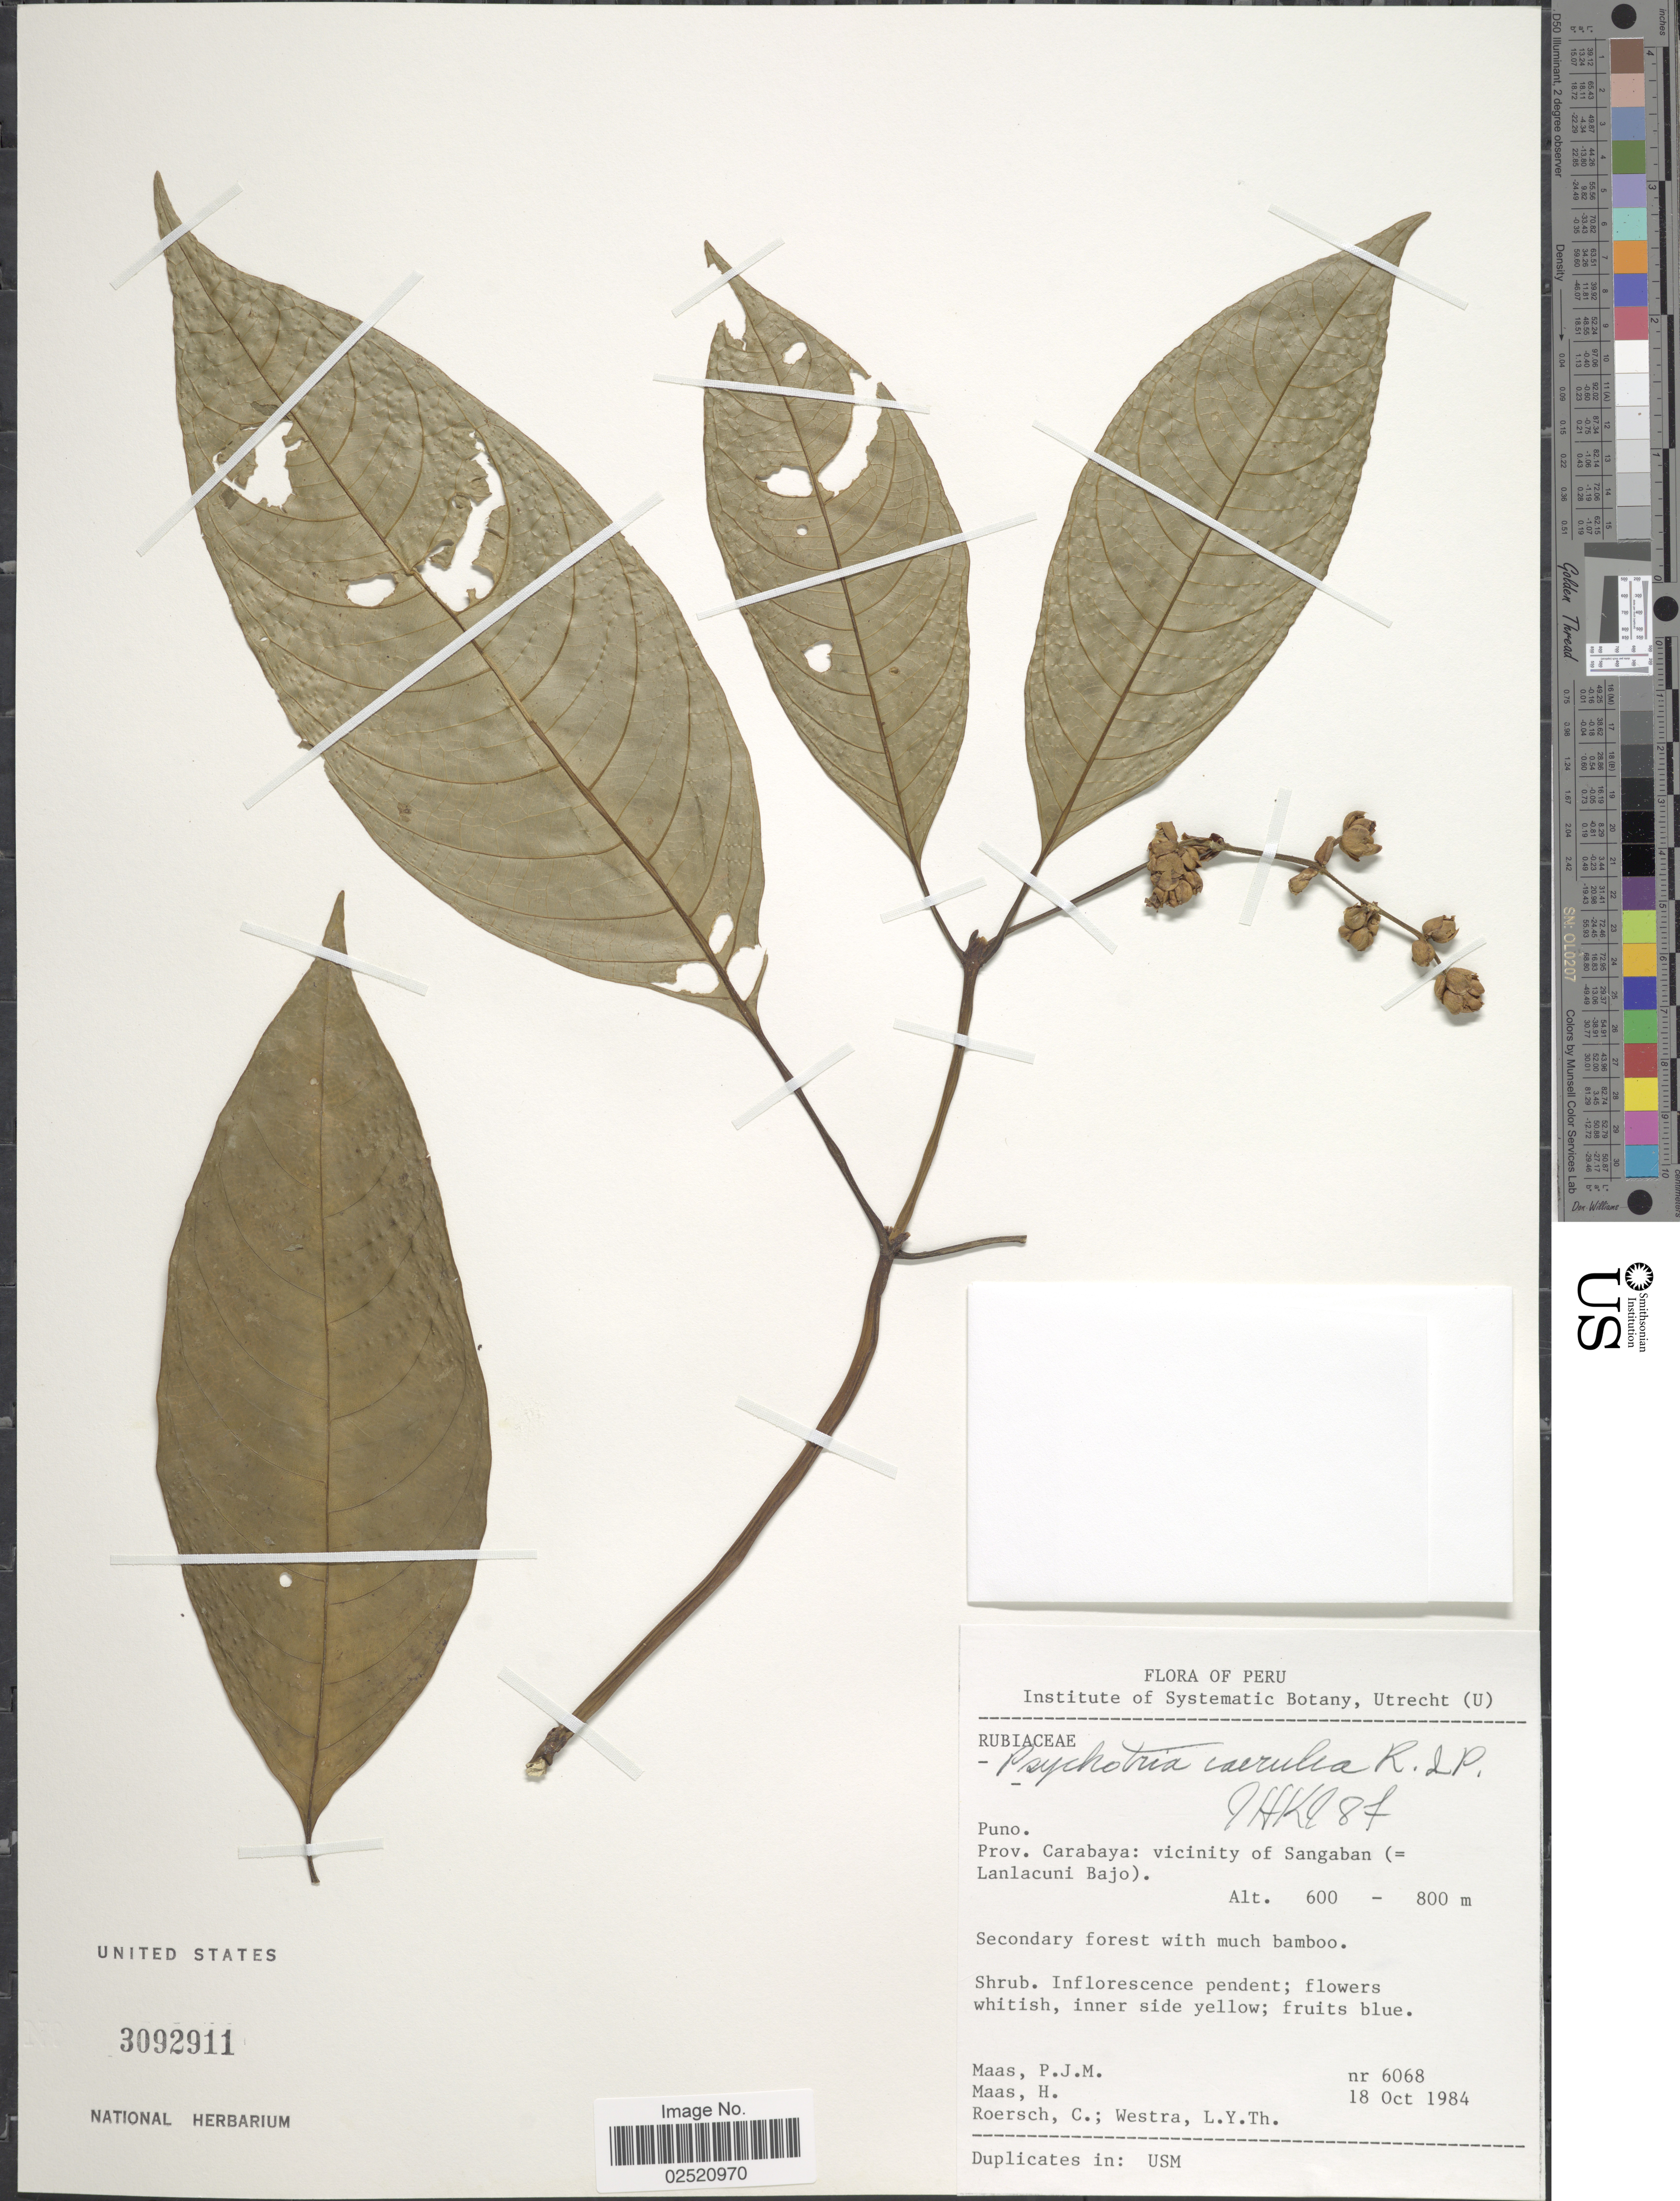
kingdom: Plantae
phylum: Tracheophyta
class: Magnoliopsida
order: Gentianales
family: Rubiaceae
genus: Psychotria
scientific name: Psychotria caerulea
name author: Ruiz & Pav.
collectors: P. Maas, H. Maas, C. Roersch & L. Y. T. Westra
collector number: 6068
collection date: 1984-10-18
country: Peru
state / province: Puno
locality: Prov. Carabaya: vicinity of Sangaban (=Lanlacuni Bajo)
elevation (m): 600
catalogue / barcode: US 3092911